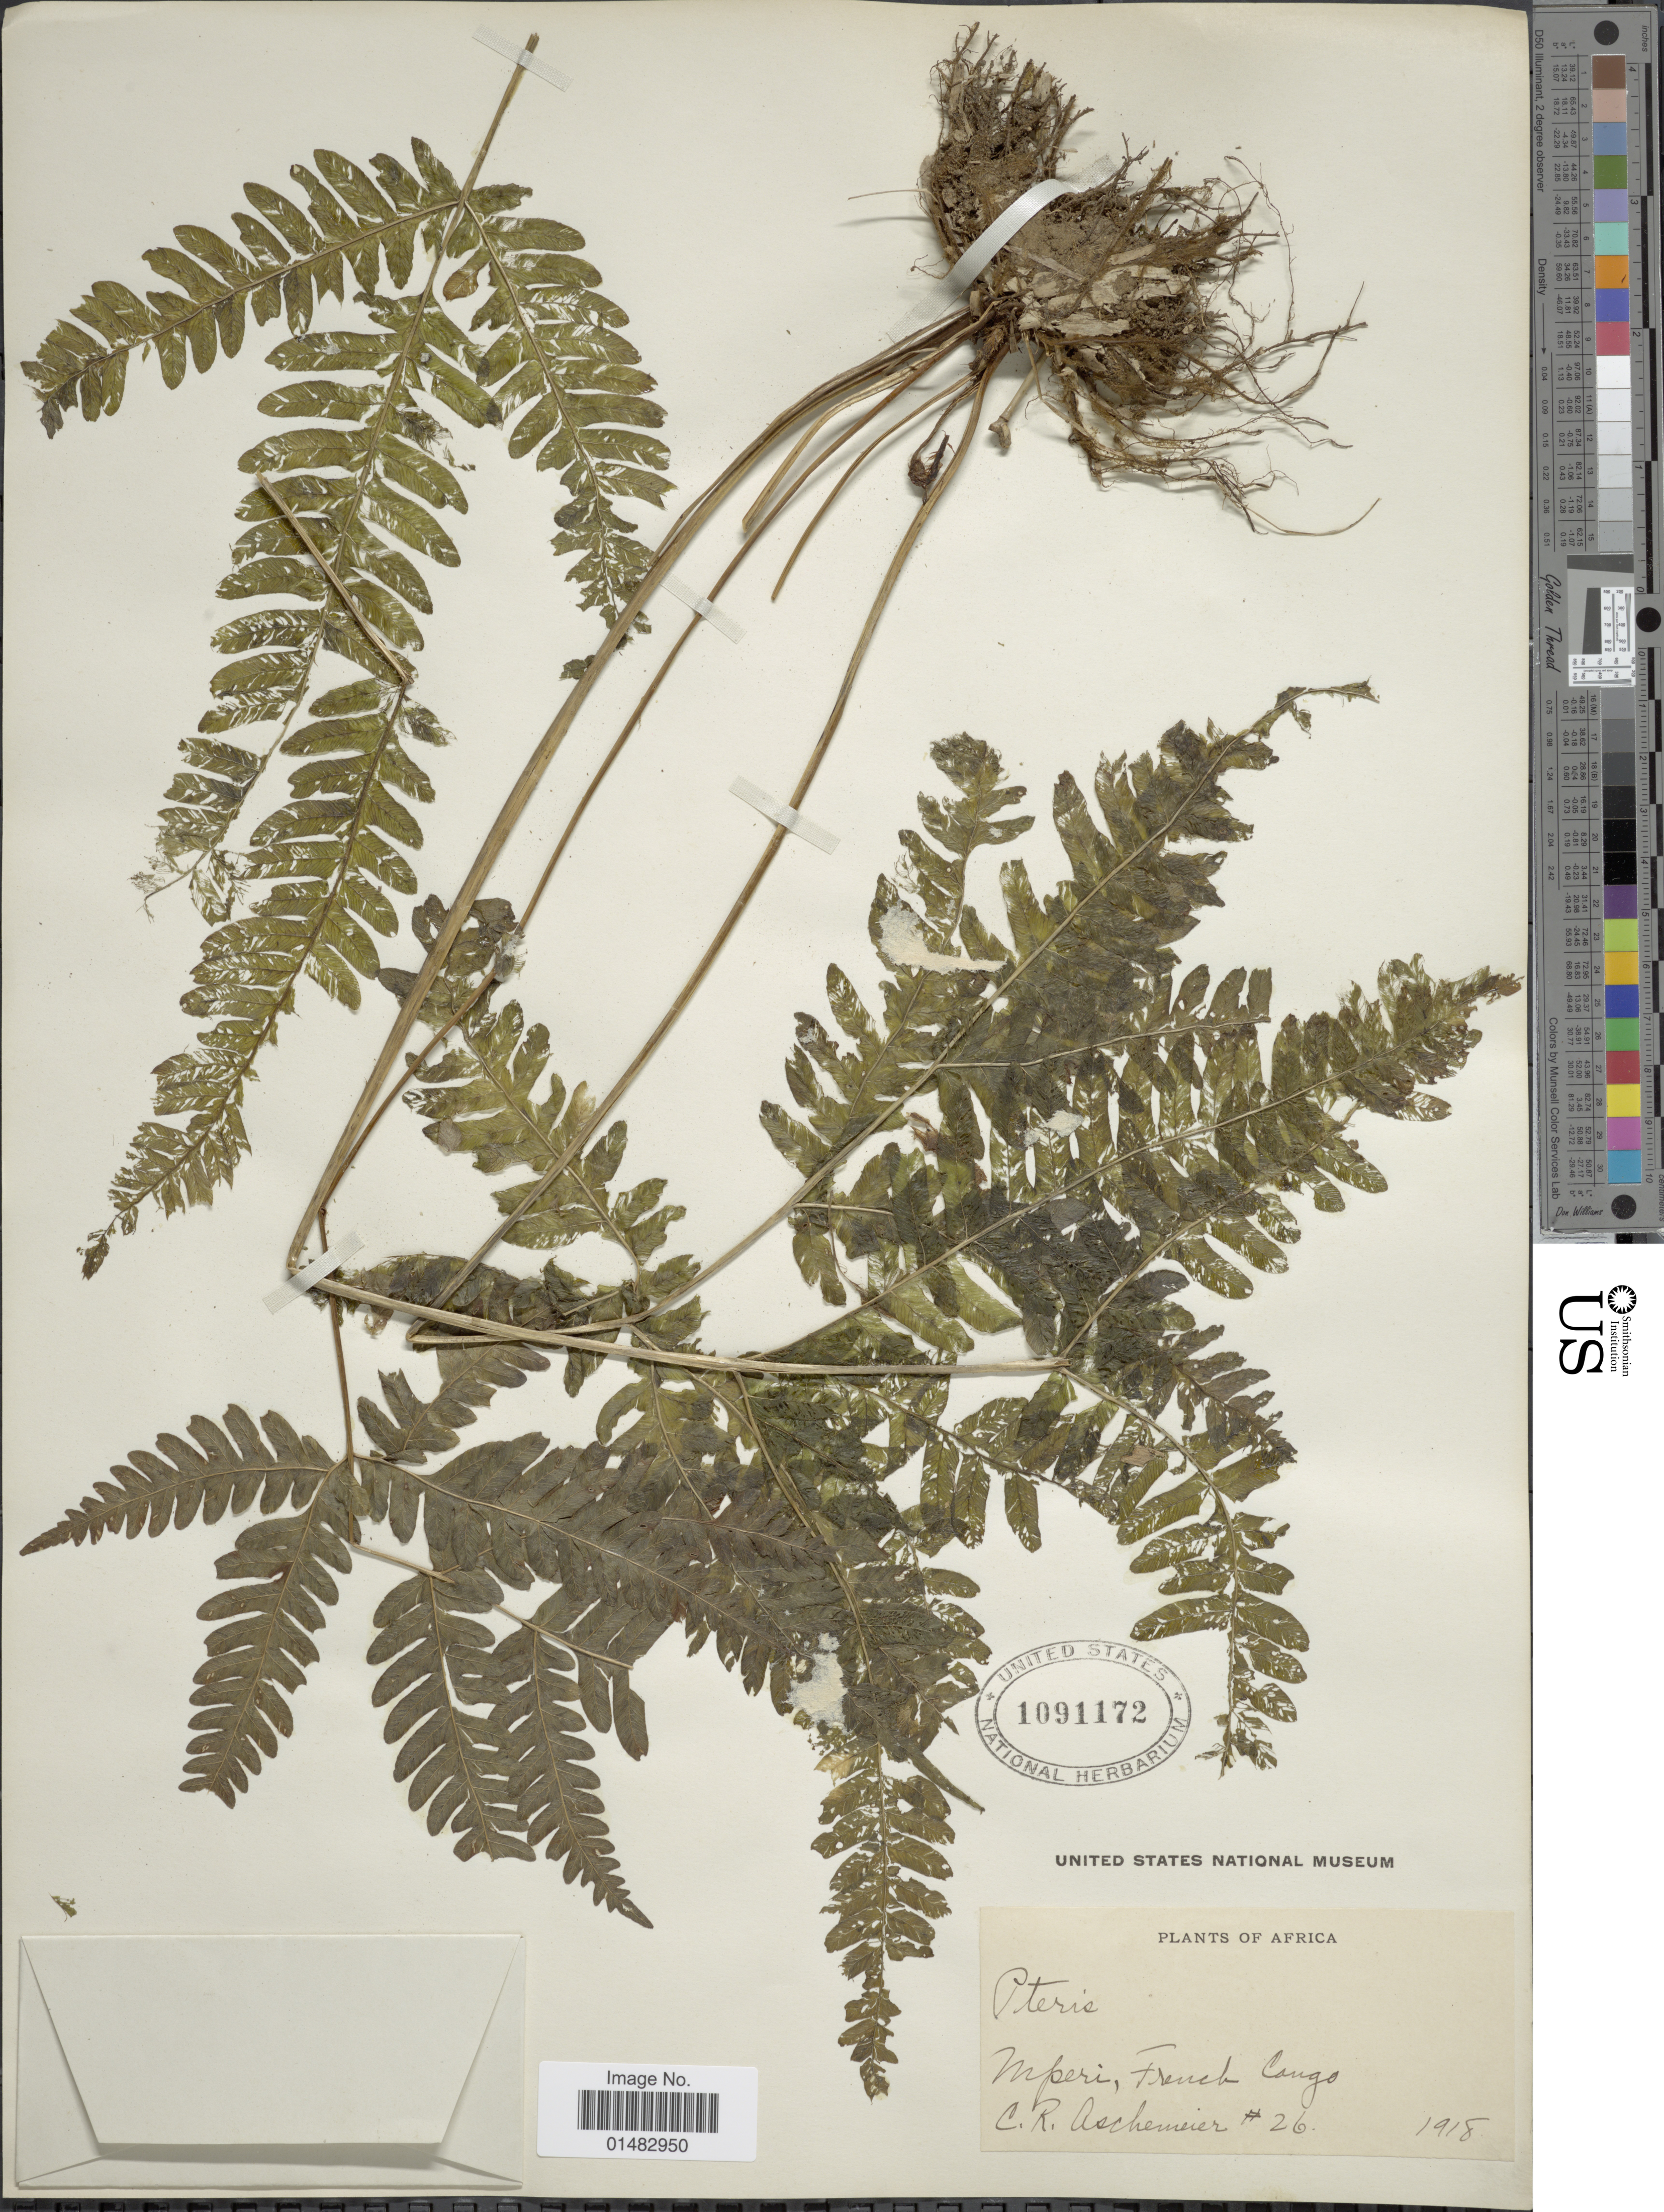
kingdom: Plantae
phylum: Tracheophyta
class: Polypodiopsida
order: Polypodiales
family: Pteridaceae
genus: Pteris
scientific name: Pteris sp.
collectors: C. Aschemeier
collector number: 26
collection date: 1918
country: Congo, Republic of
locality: Mperi.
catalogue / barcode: US 1091172